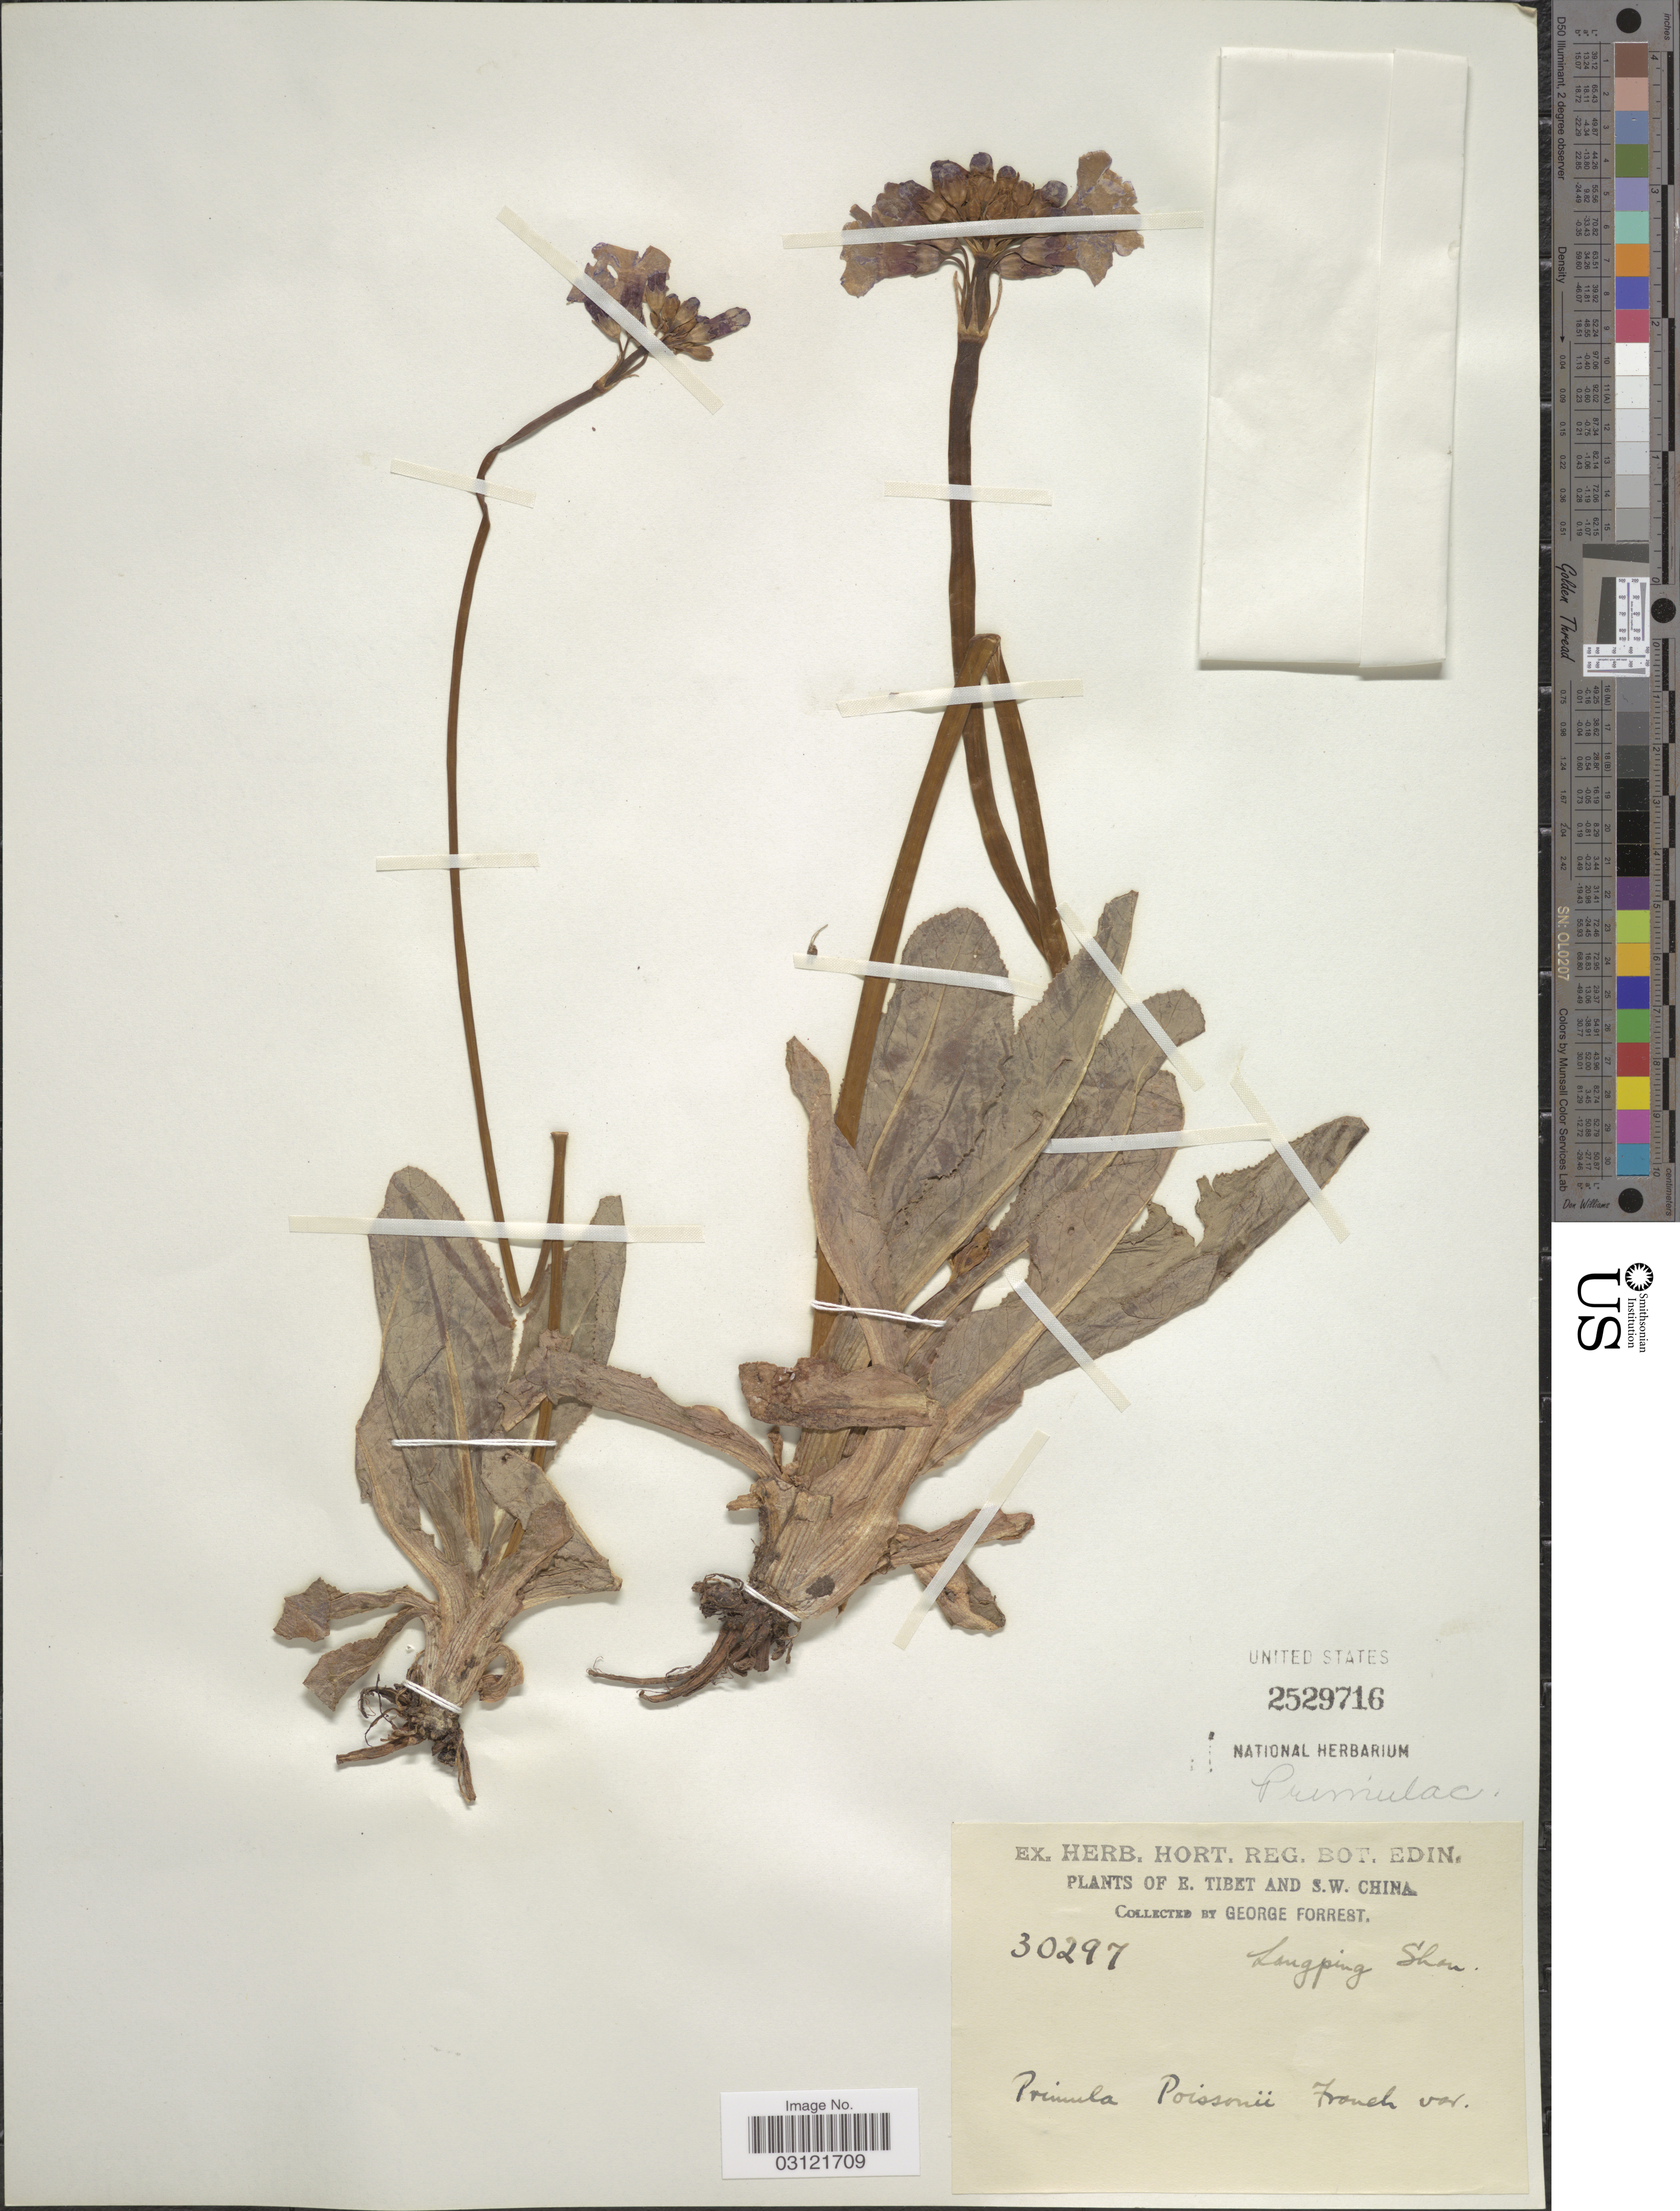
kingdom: Plantae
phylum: Tracheophyta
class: Magnoliopsida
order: Ericales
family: Primulaceae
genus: Primula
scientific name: Primula poissonii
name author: Franch.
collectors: G. Forrest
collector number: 30297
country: China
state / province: Xizang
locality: E. Tibet and S.W. China, Longping Shan.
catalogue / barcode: US 2529716